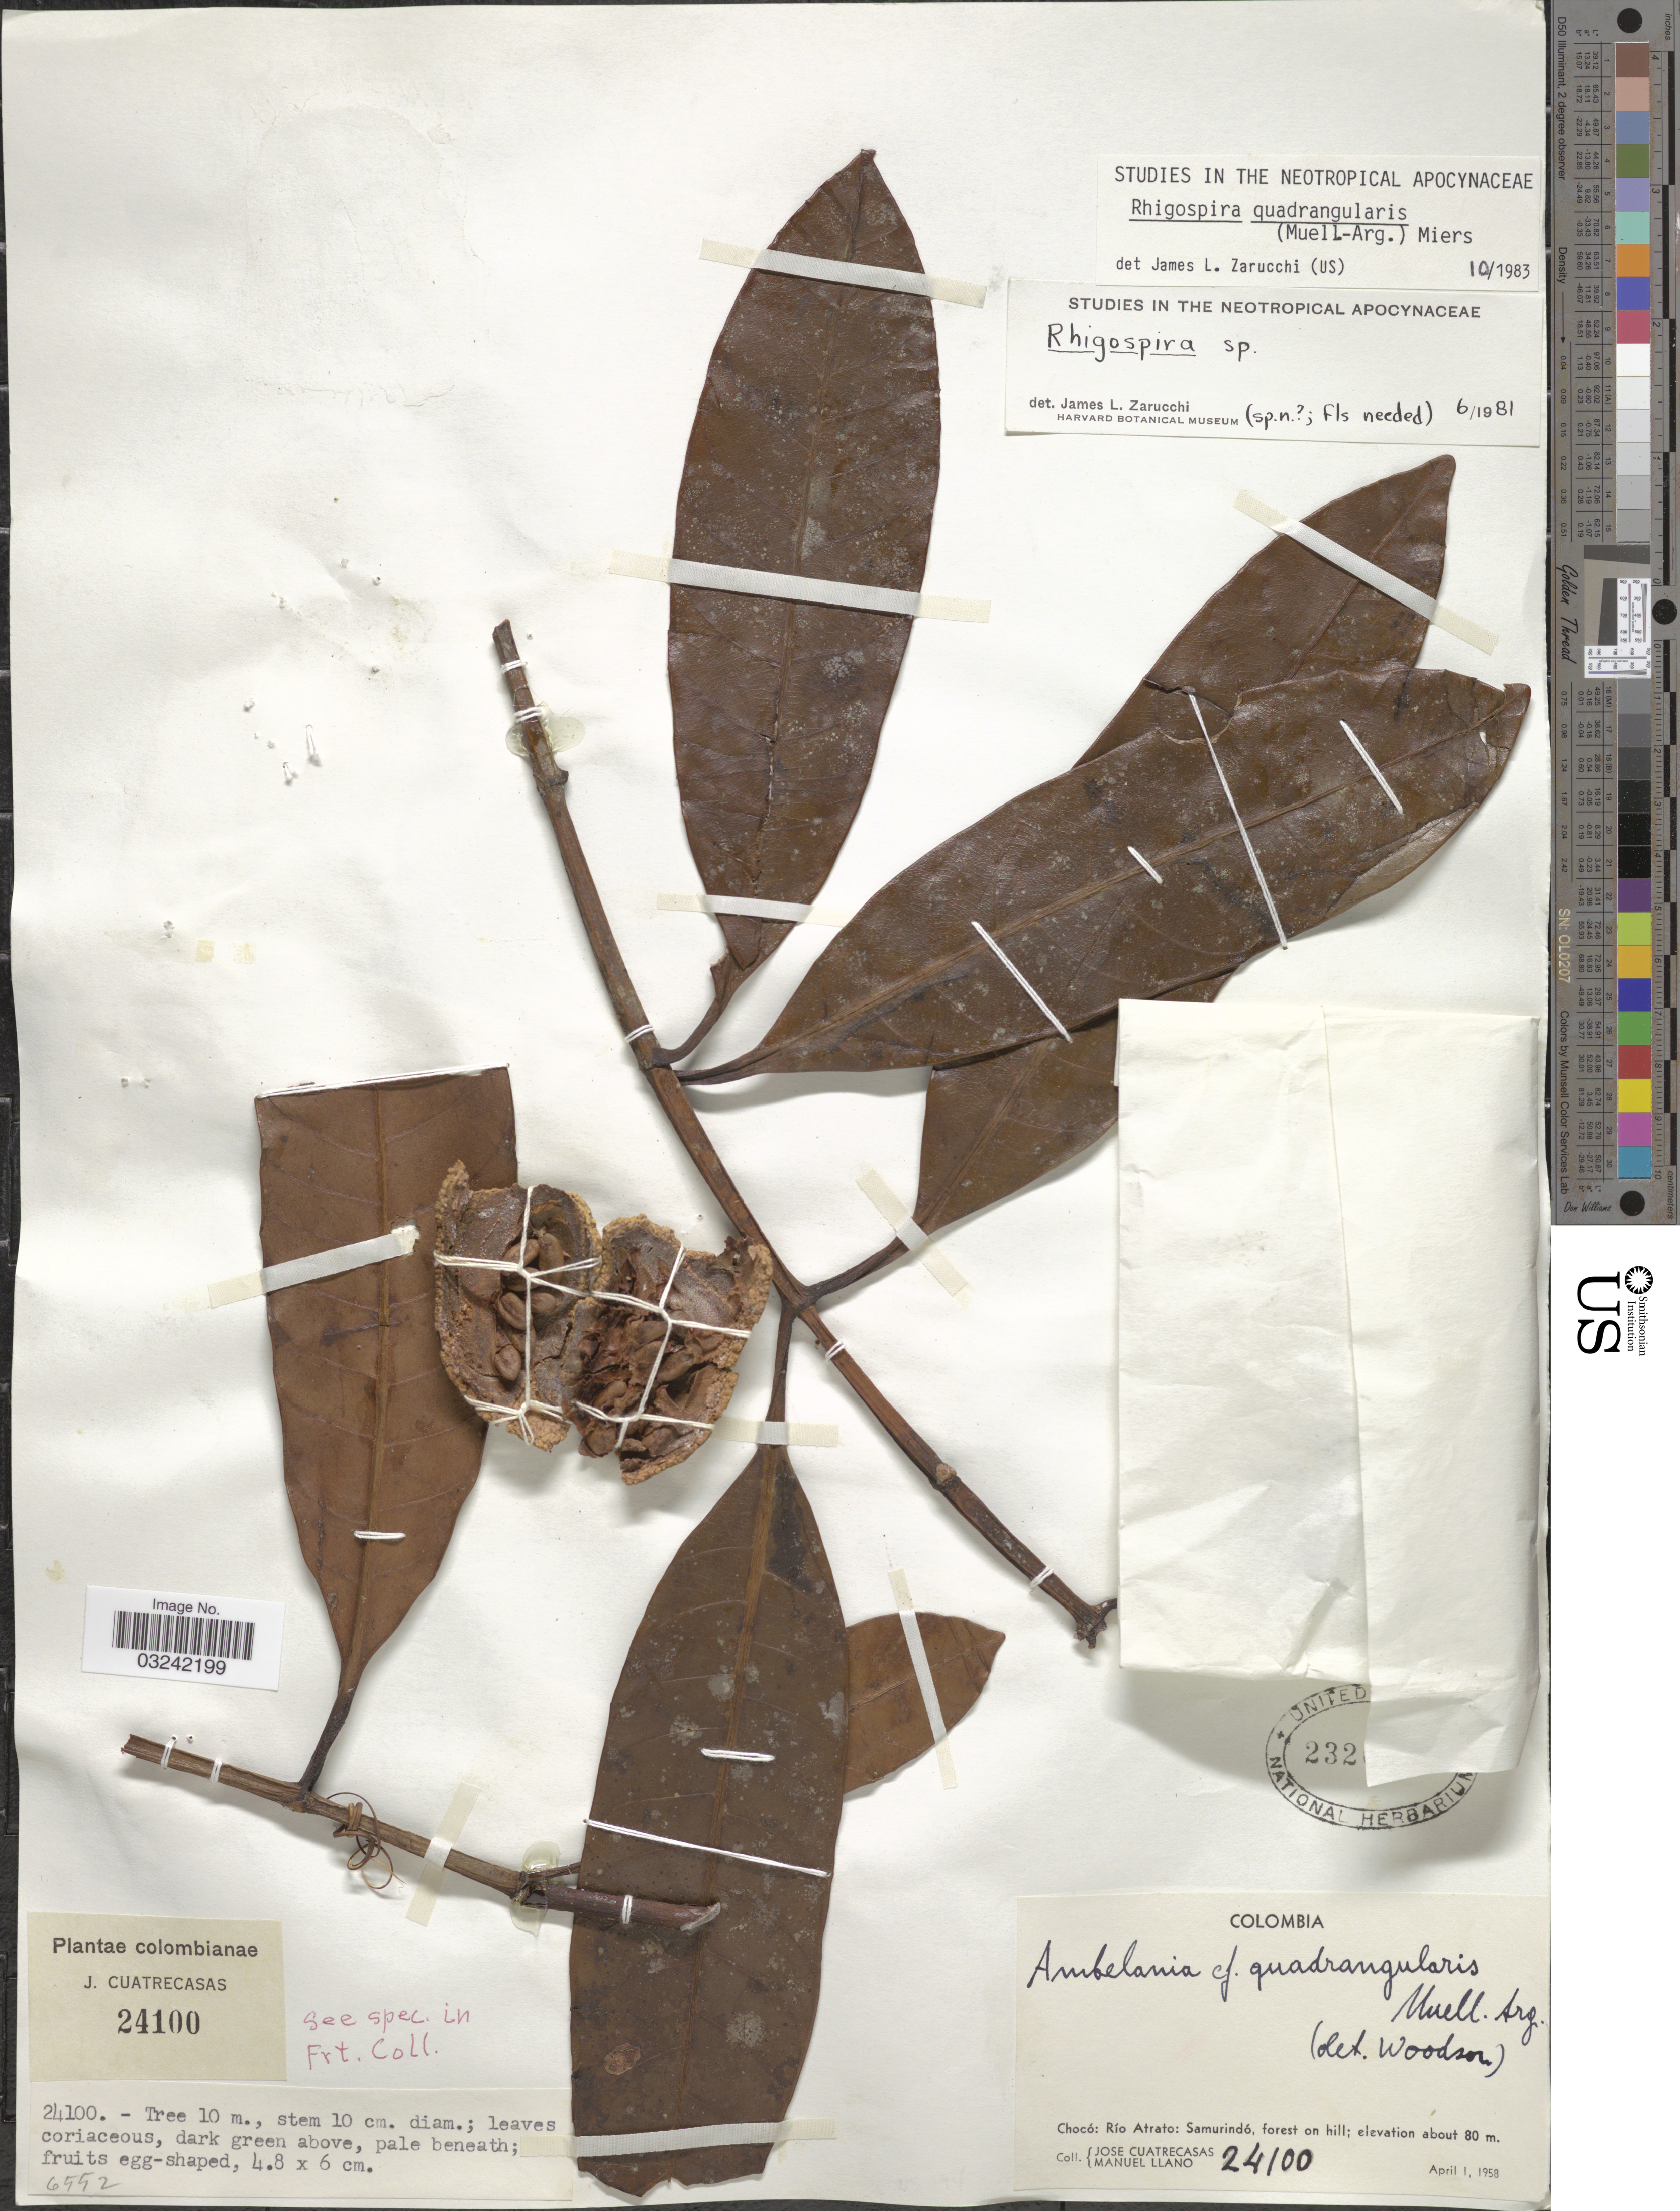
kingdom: Plantae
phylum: Tracheophyta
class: Magnoliopsida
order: Gentianales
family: Apocynaceae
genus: Rhigospira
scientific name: Rhigospira quadrangularis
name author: (Müll. Arg.) Miers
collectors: J. Cuatrecasas & M. Llano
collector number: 24100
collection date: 1958-04-01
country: Colombia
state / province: Chocó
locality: Río Atrato: Samurindó.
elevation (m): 80